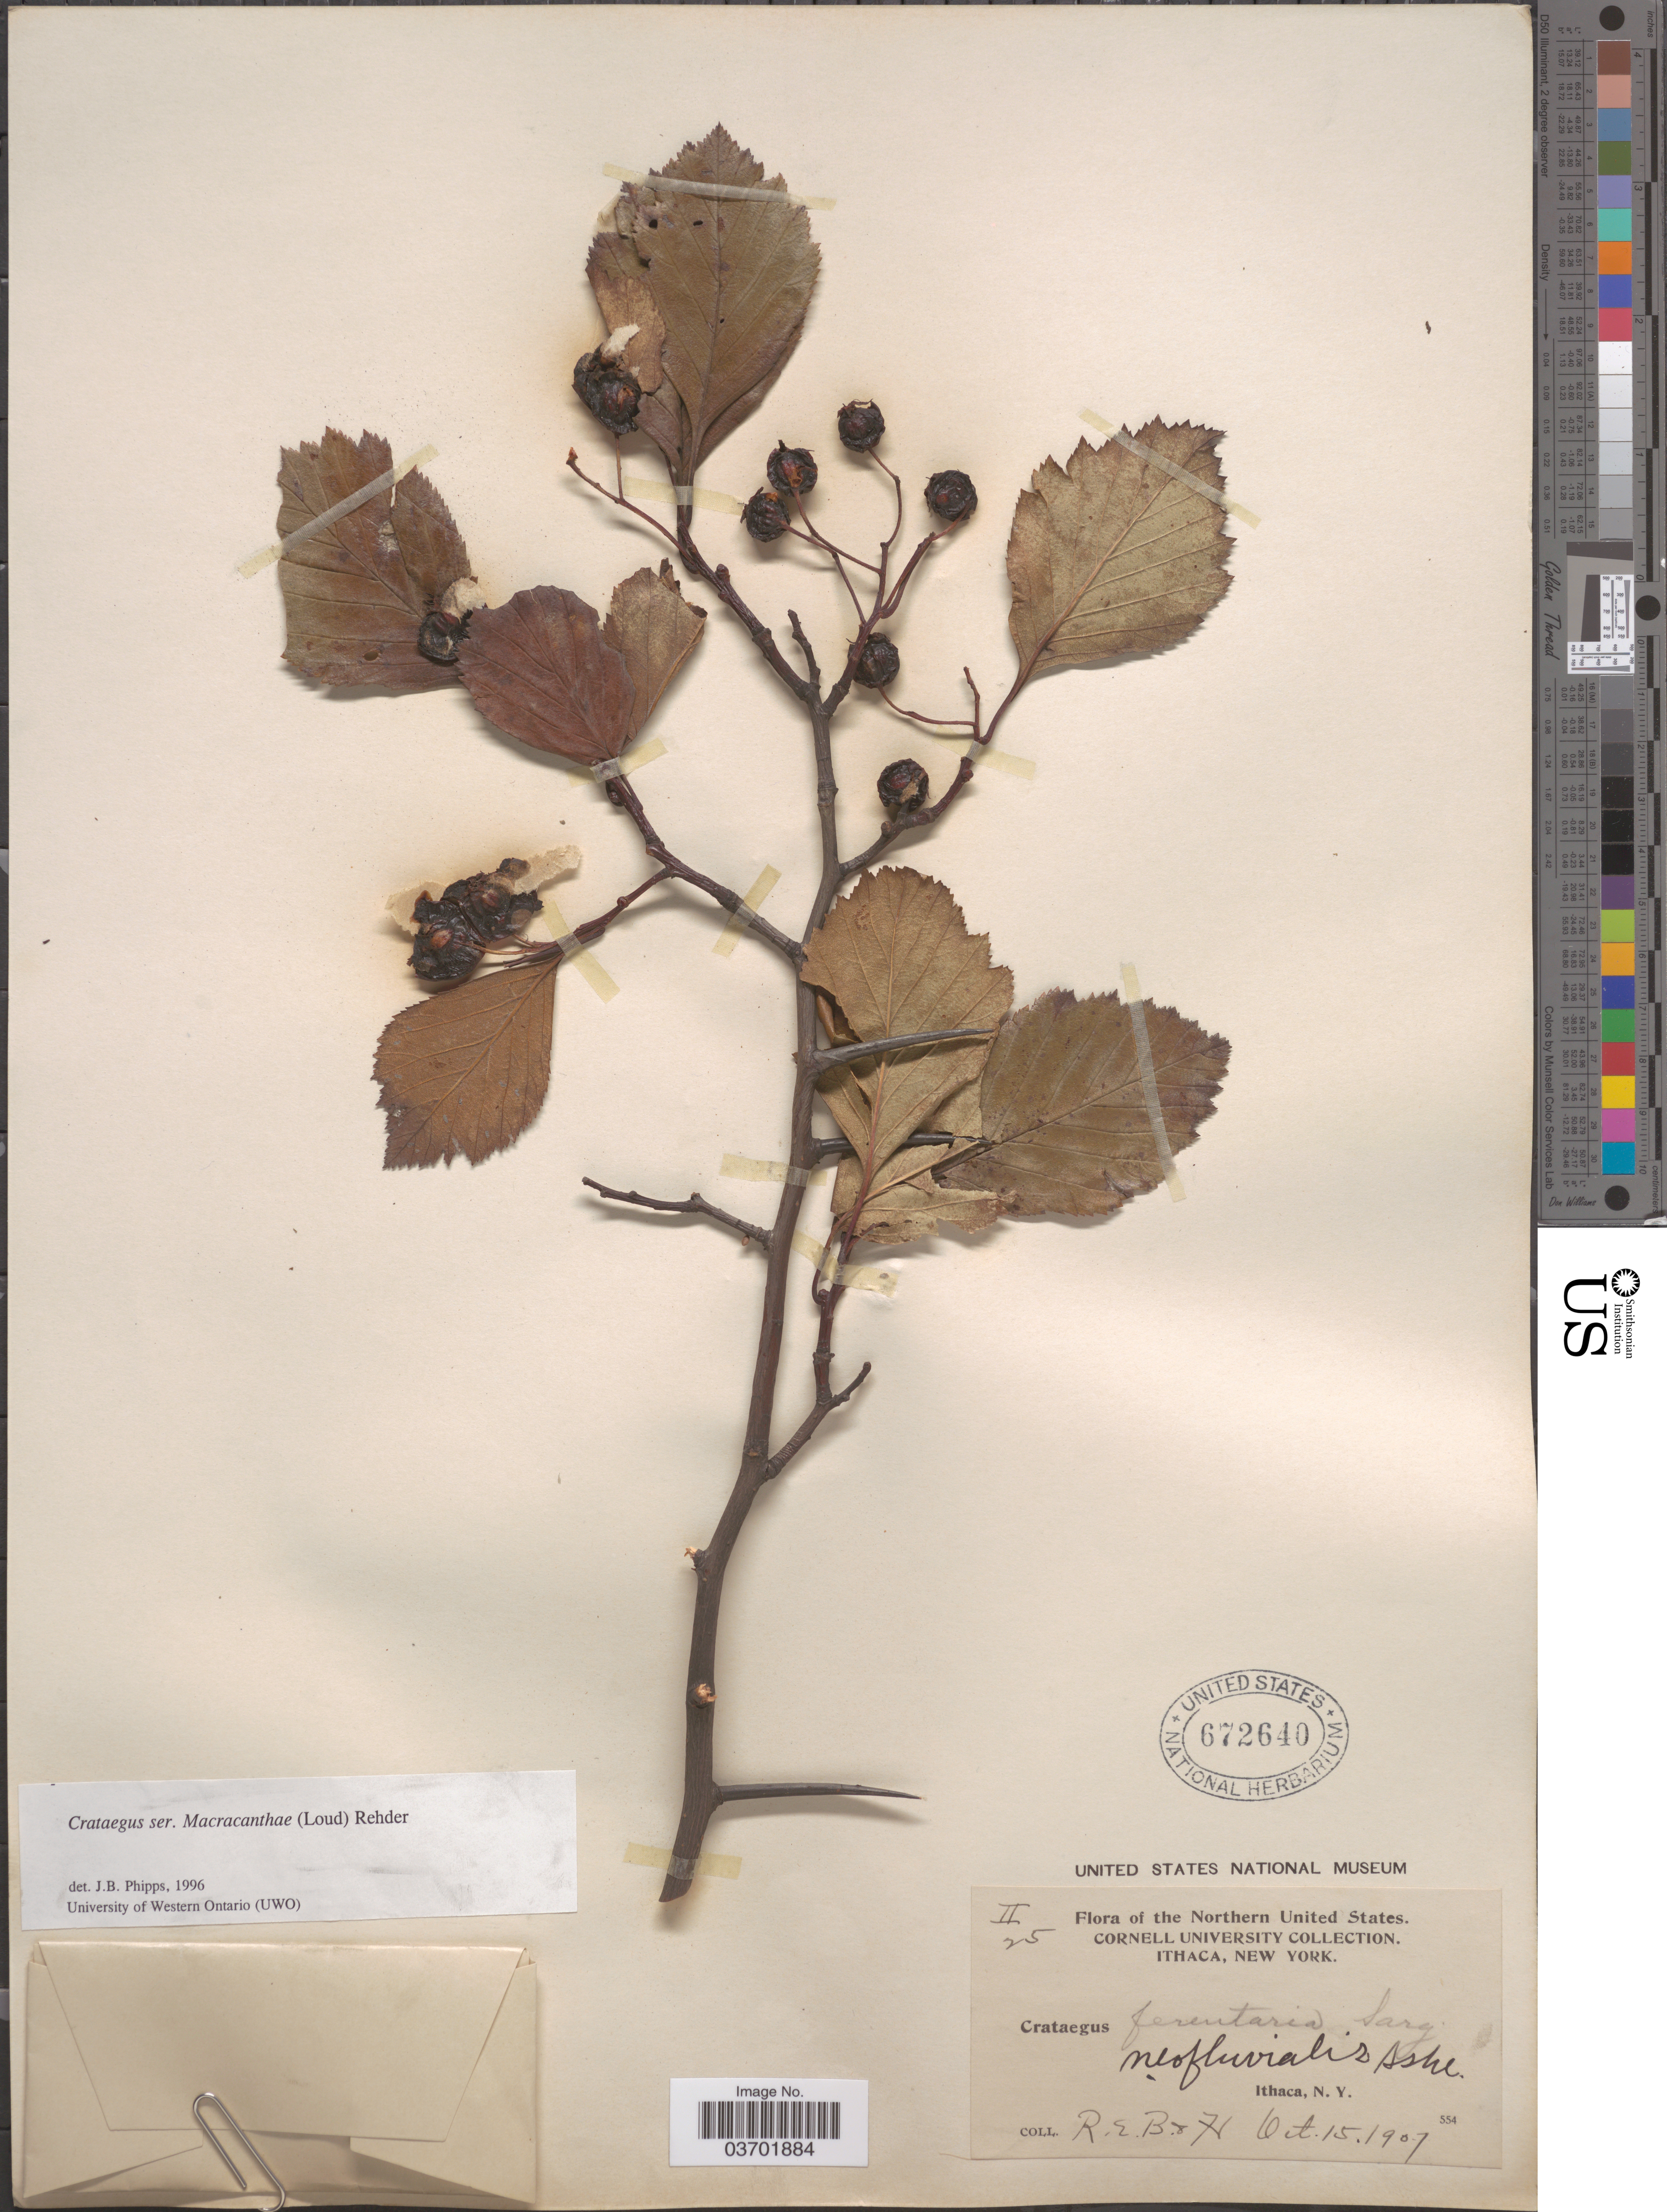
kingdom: Plantae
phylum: Tracheophyta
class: Magnoliopsida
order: Rosales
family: Rosaceae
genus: Crataegus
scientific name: Crataegus succulenta var. neofluvialis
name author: Schrad. ex Link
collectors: R.E.B. & H.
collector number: II25?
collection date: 1907-10-15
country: United States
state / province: New York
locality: Northern United States. Ithaca.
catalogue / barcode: US 672640